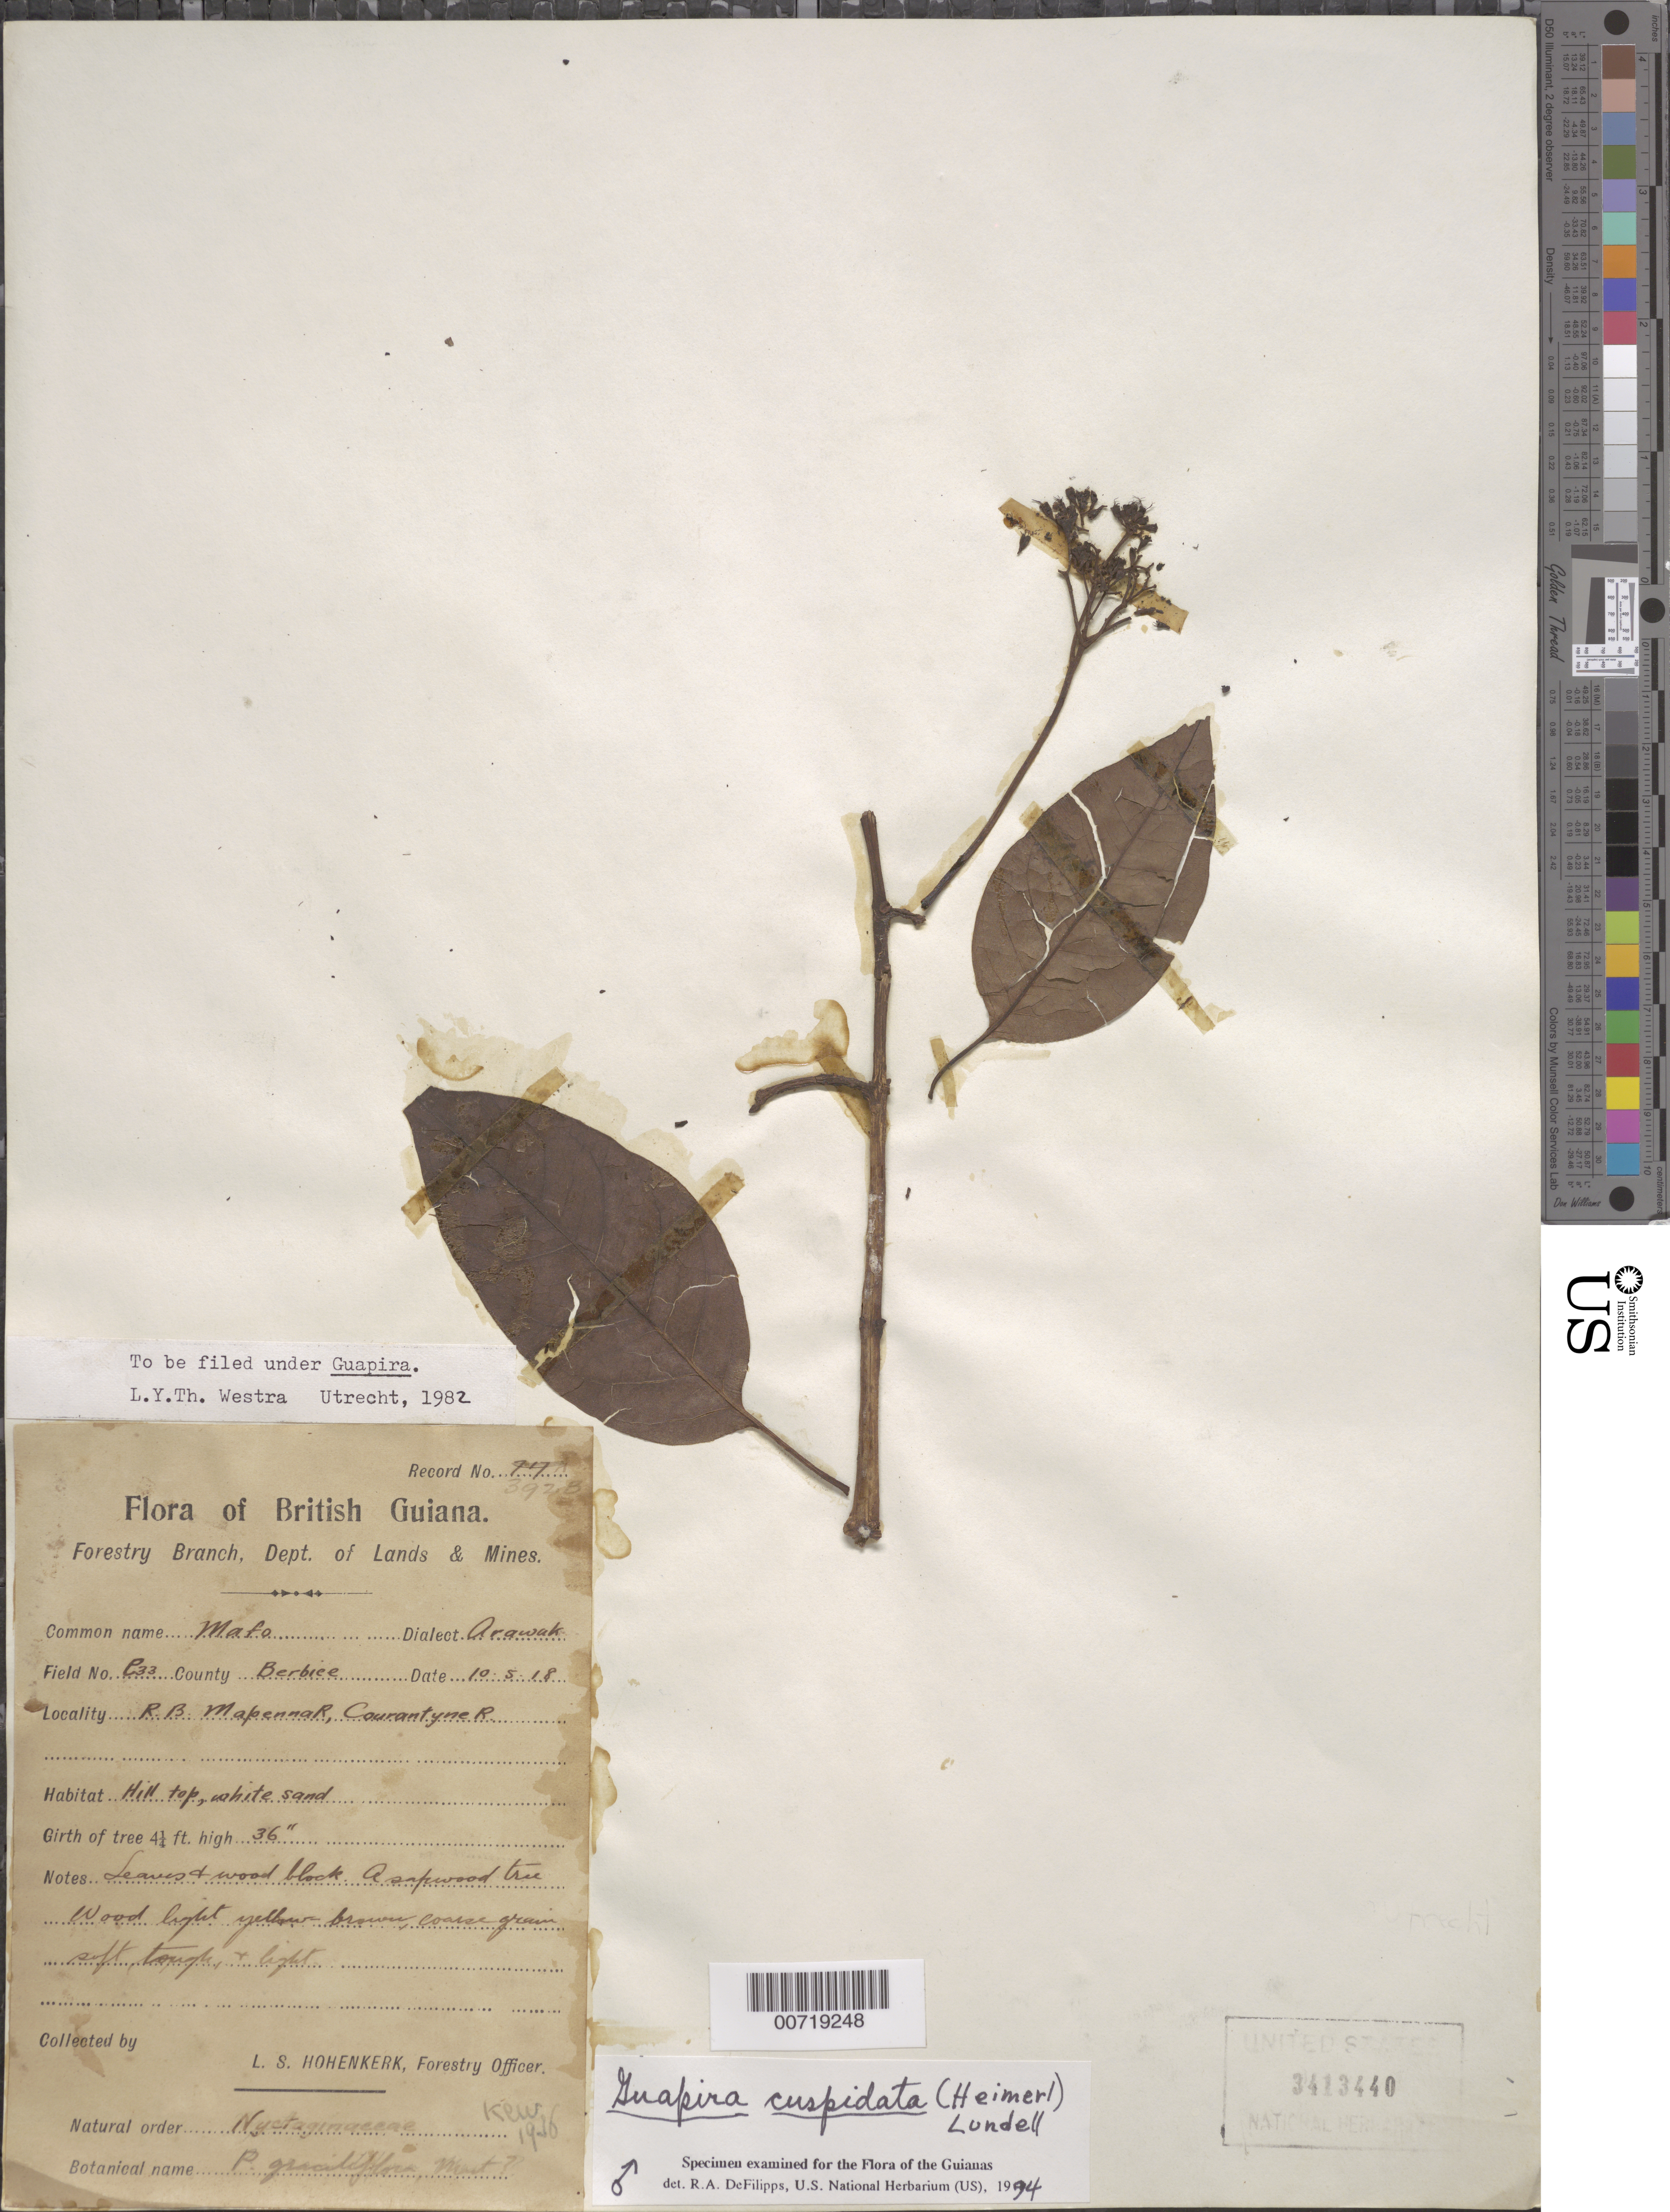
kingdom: Plantae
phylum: Tracheophyta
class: Magnoliopsida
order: Caryophyllales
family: Nyctaginaceae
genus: Guapira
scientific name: Guapira cuspidata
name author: (Heimerl) Lundell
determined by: DeFilipps, R. A.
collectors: Forest Dept. B. G. & L. Hohenkerk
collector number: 717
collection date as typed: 10-May-18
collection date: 1918-05-10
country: Guyana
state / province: E. Berbice-Corentyne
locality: Courantyne R., Mapenna Creek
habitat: Hilltop, white sand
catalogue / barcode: US 3413440